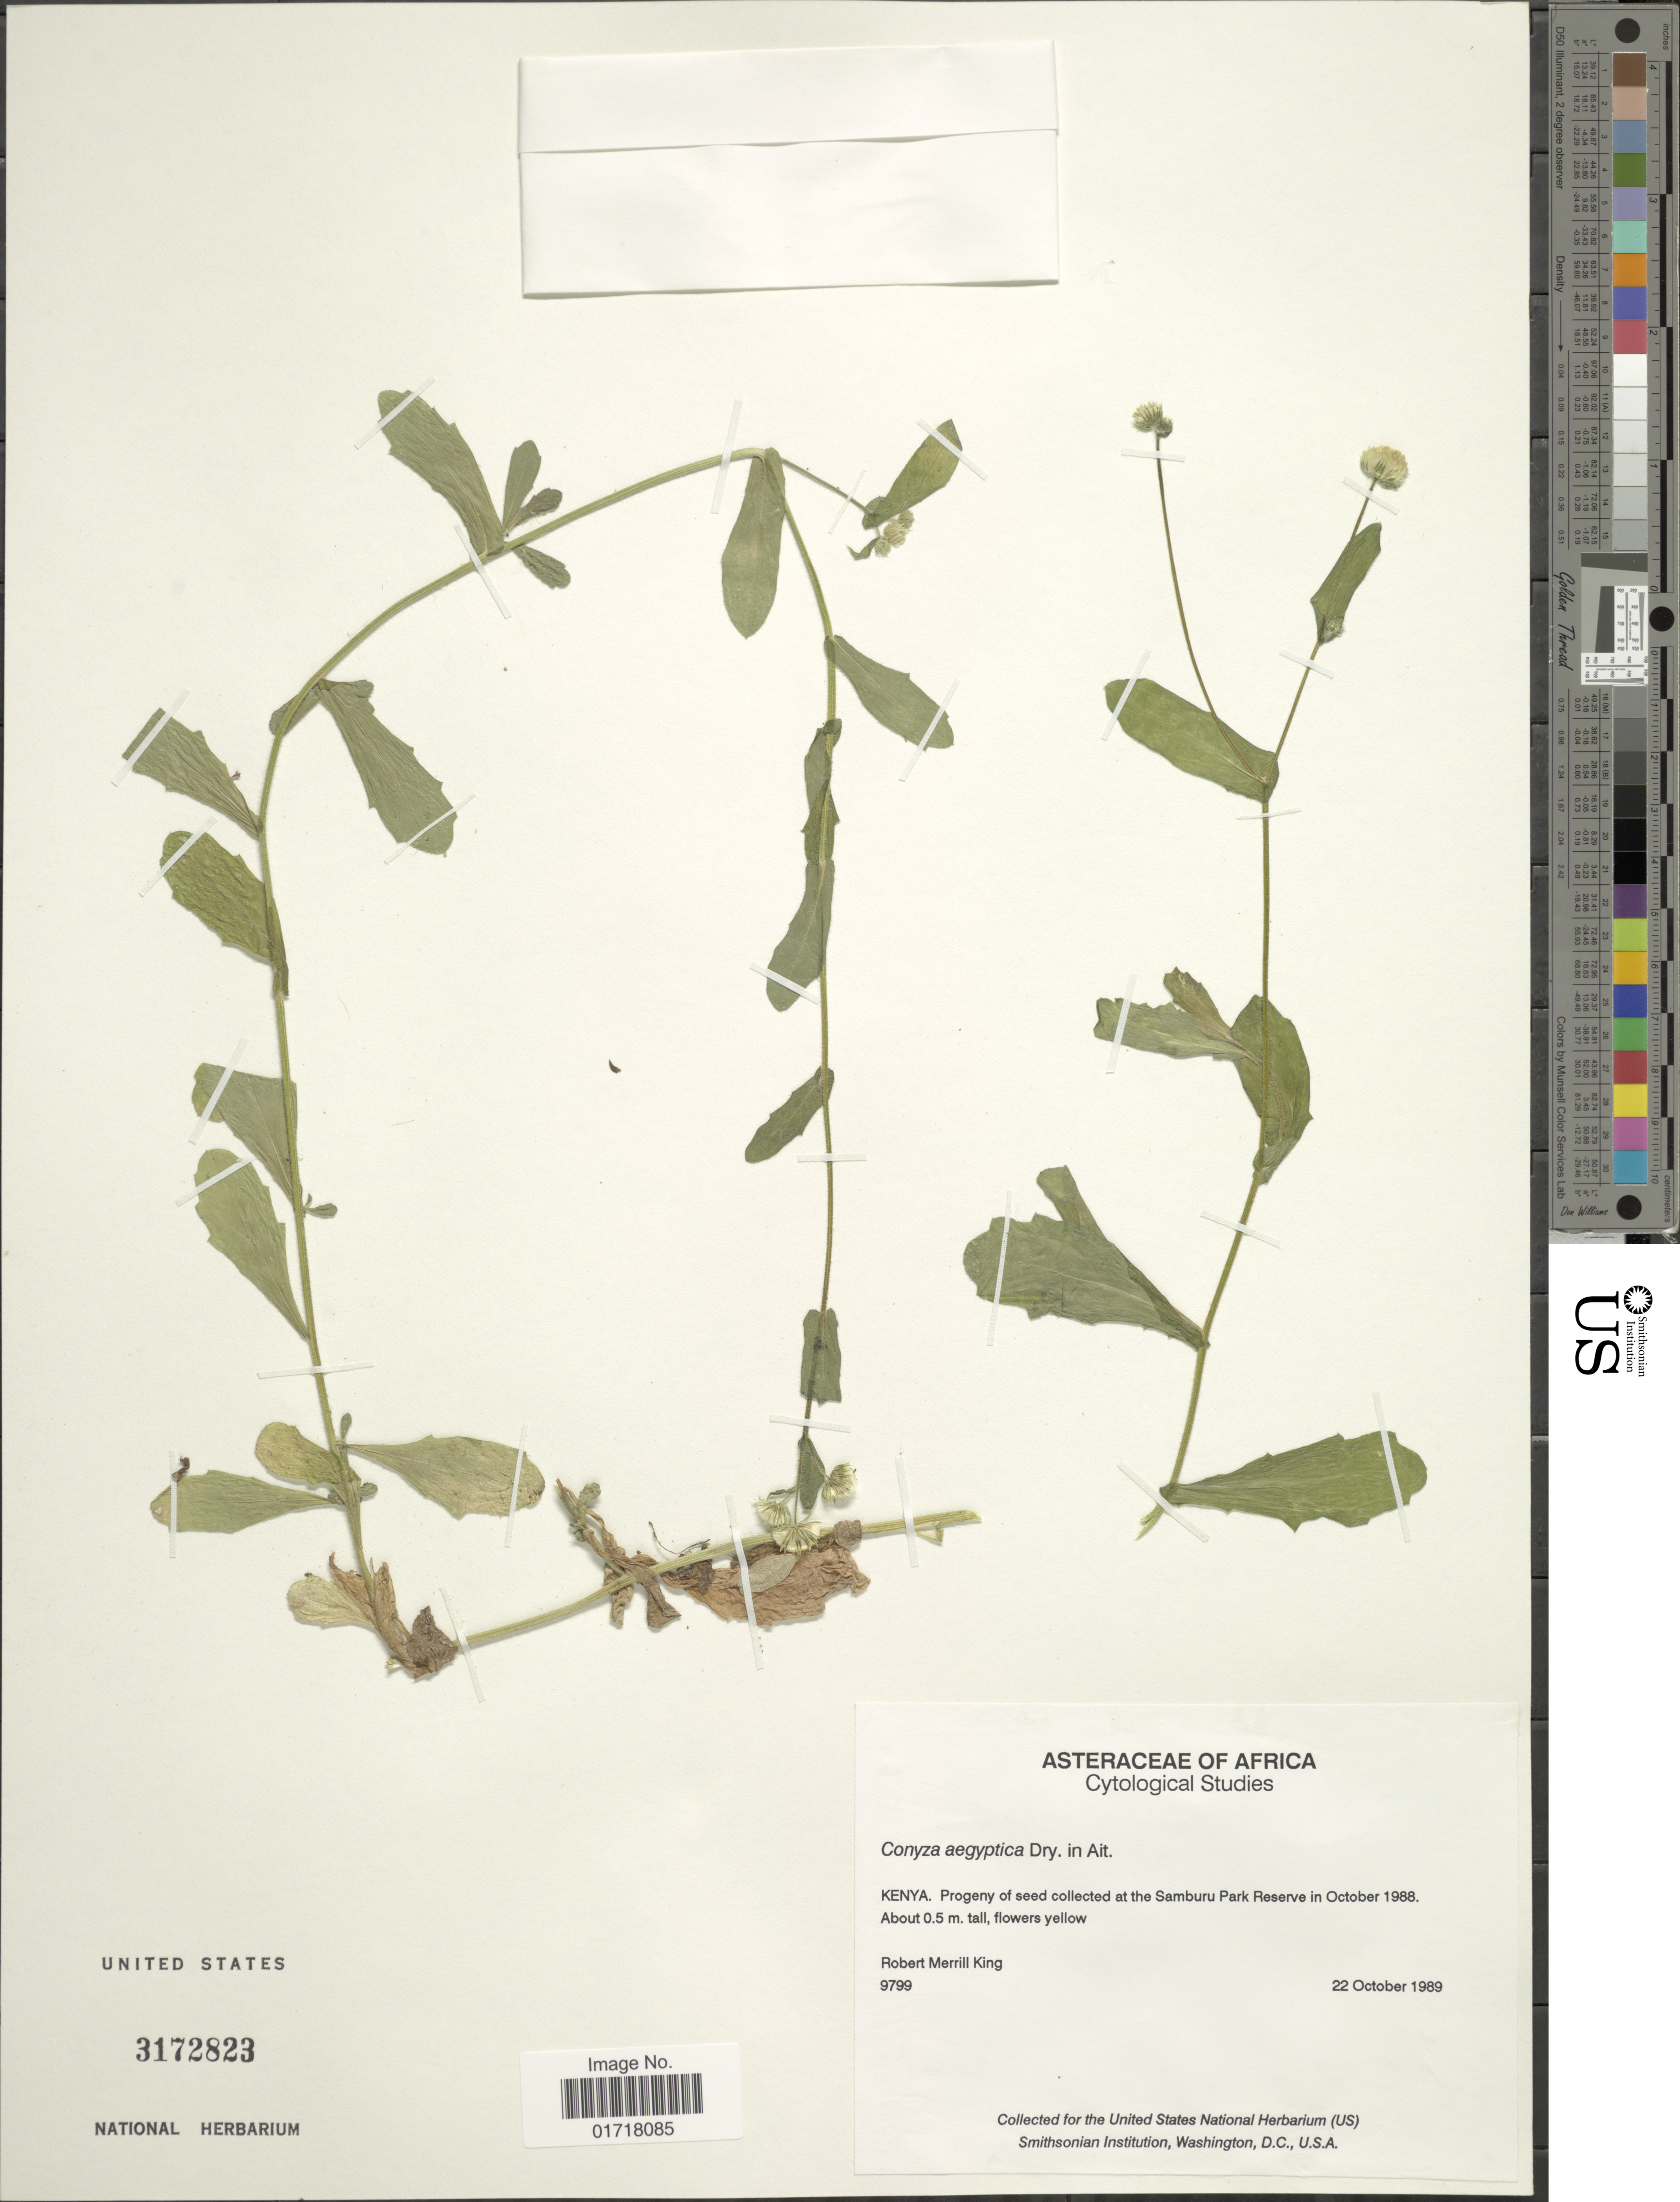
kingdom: Plantae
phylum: Tracheophyta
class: Magnoliopsida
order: Asterales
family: Asteraceae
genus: Conyza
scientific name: Conyza aegyptiaca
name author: (L.) Aiton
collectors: R. M. King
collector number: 9799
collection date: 1989-10-22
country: Kenya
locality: Kenya, Progeny of seed at the Samburu Park Reserve in October 1988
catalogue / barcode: US 3172823